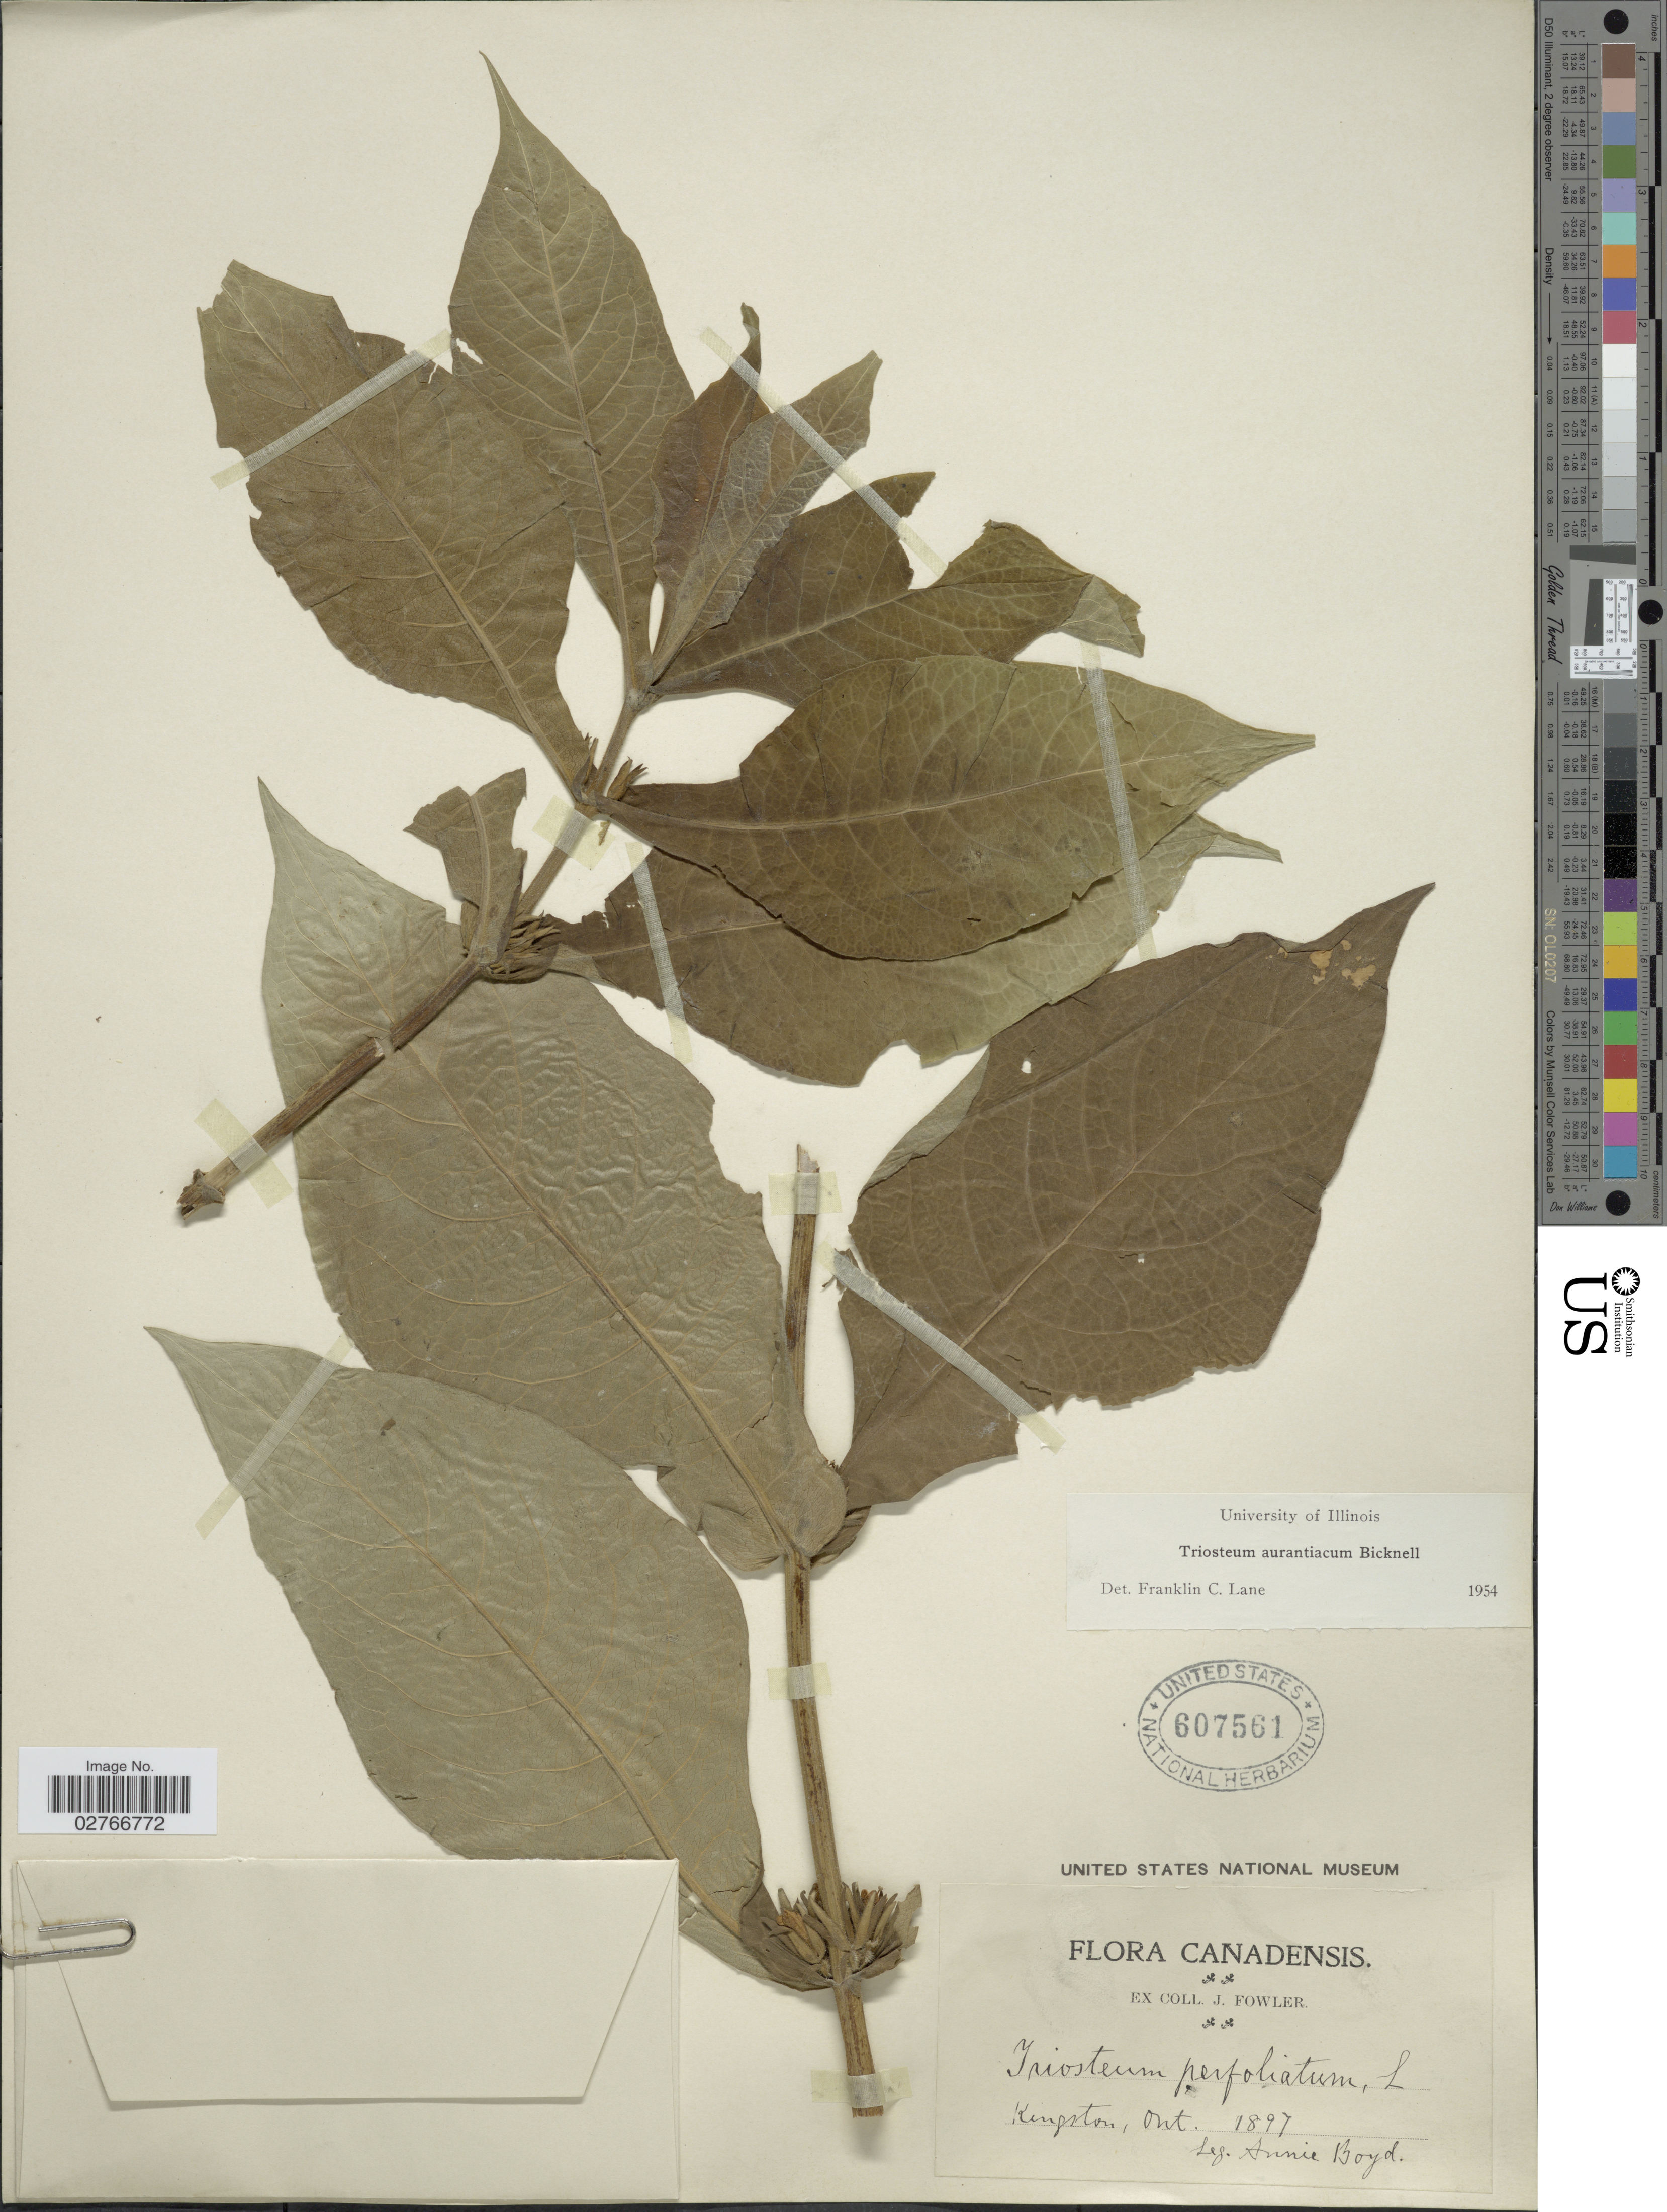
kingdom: Plantae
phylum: Tracheophyta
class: Magnoliopsida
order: Dipsacales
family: Caprifoliaceae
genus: Triosteum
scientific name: Triosteum aurantiacum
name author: E.P. Bicknell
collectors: A. Boyd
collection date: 1897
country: Canada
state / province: Ontario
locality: Kingston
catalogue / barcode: US 607561